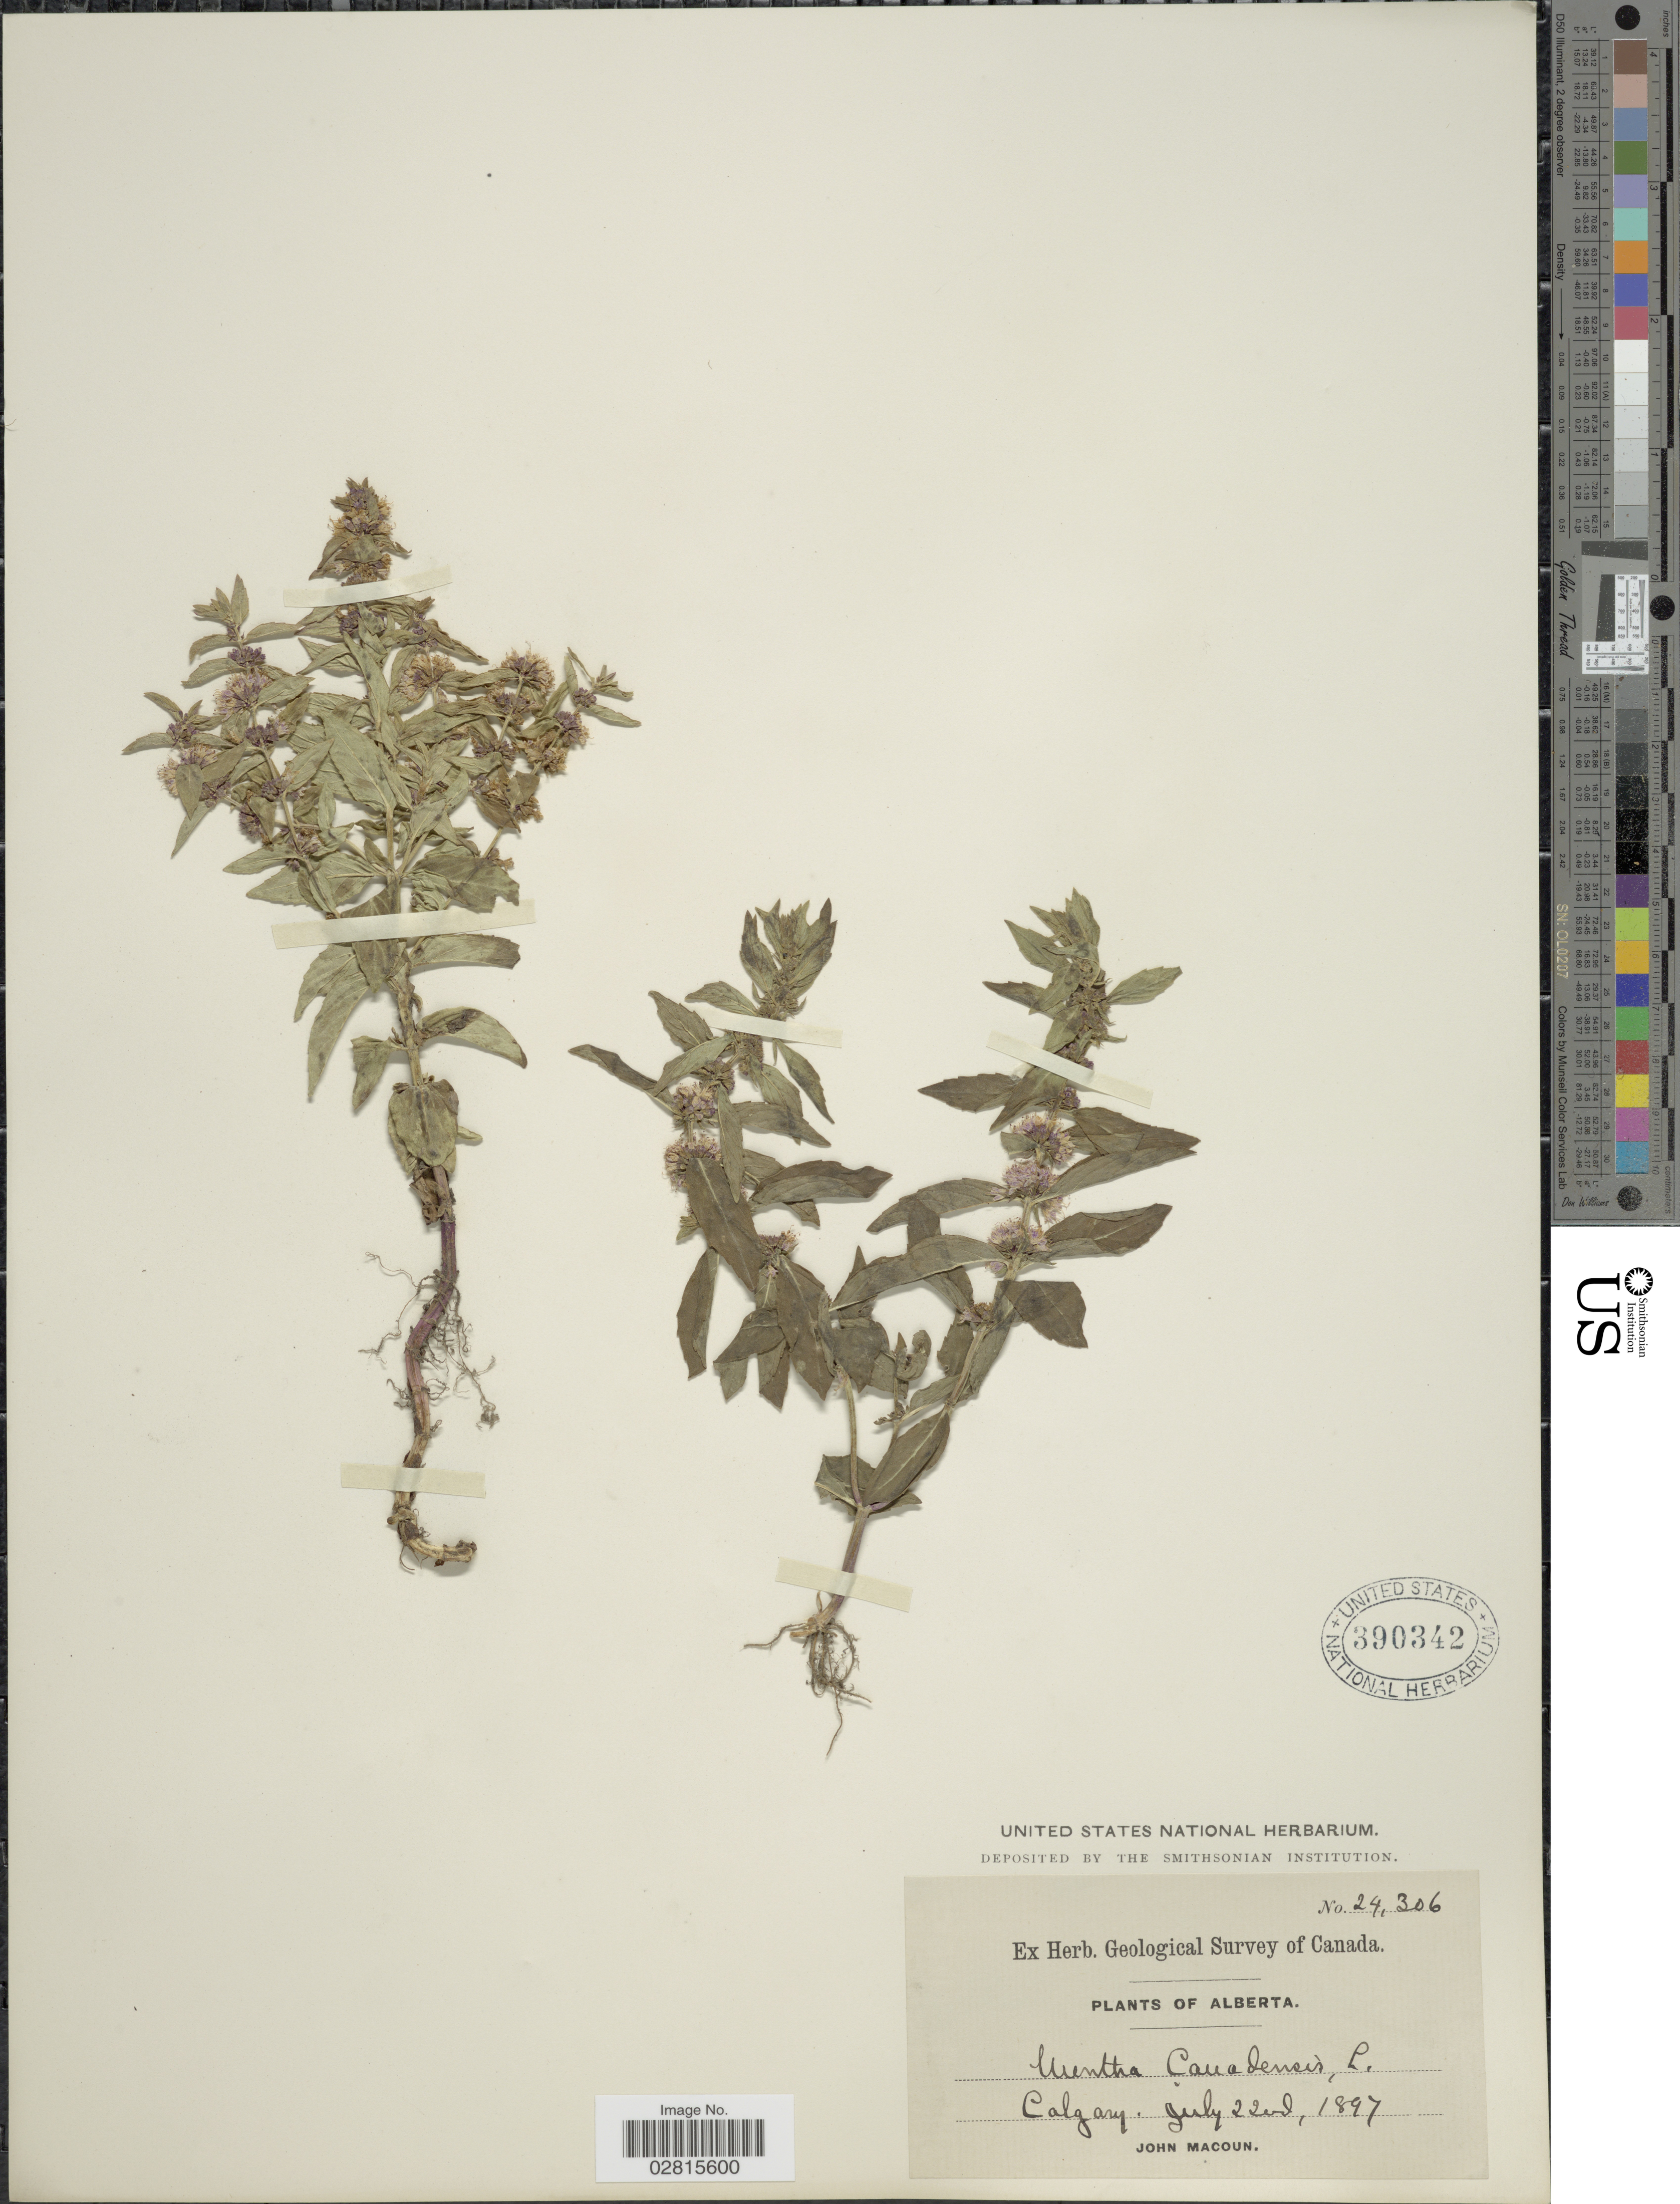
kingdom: Plantae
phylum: Tracheophyta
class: Magnoliopsida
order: Lamiales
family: Lamiaceae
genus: Mentha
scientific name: Mentha penardii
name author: (Briq.) Rydb.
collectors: J. Macoun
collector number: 24306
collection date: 1897-07-22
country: Canada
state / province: Alberta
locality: Calgary.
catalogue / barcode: US 390342